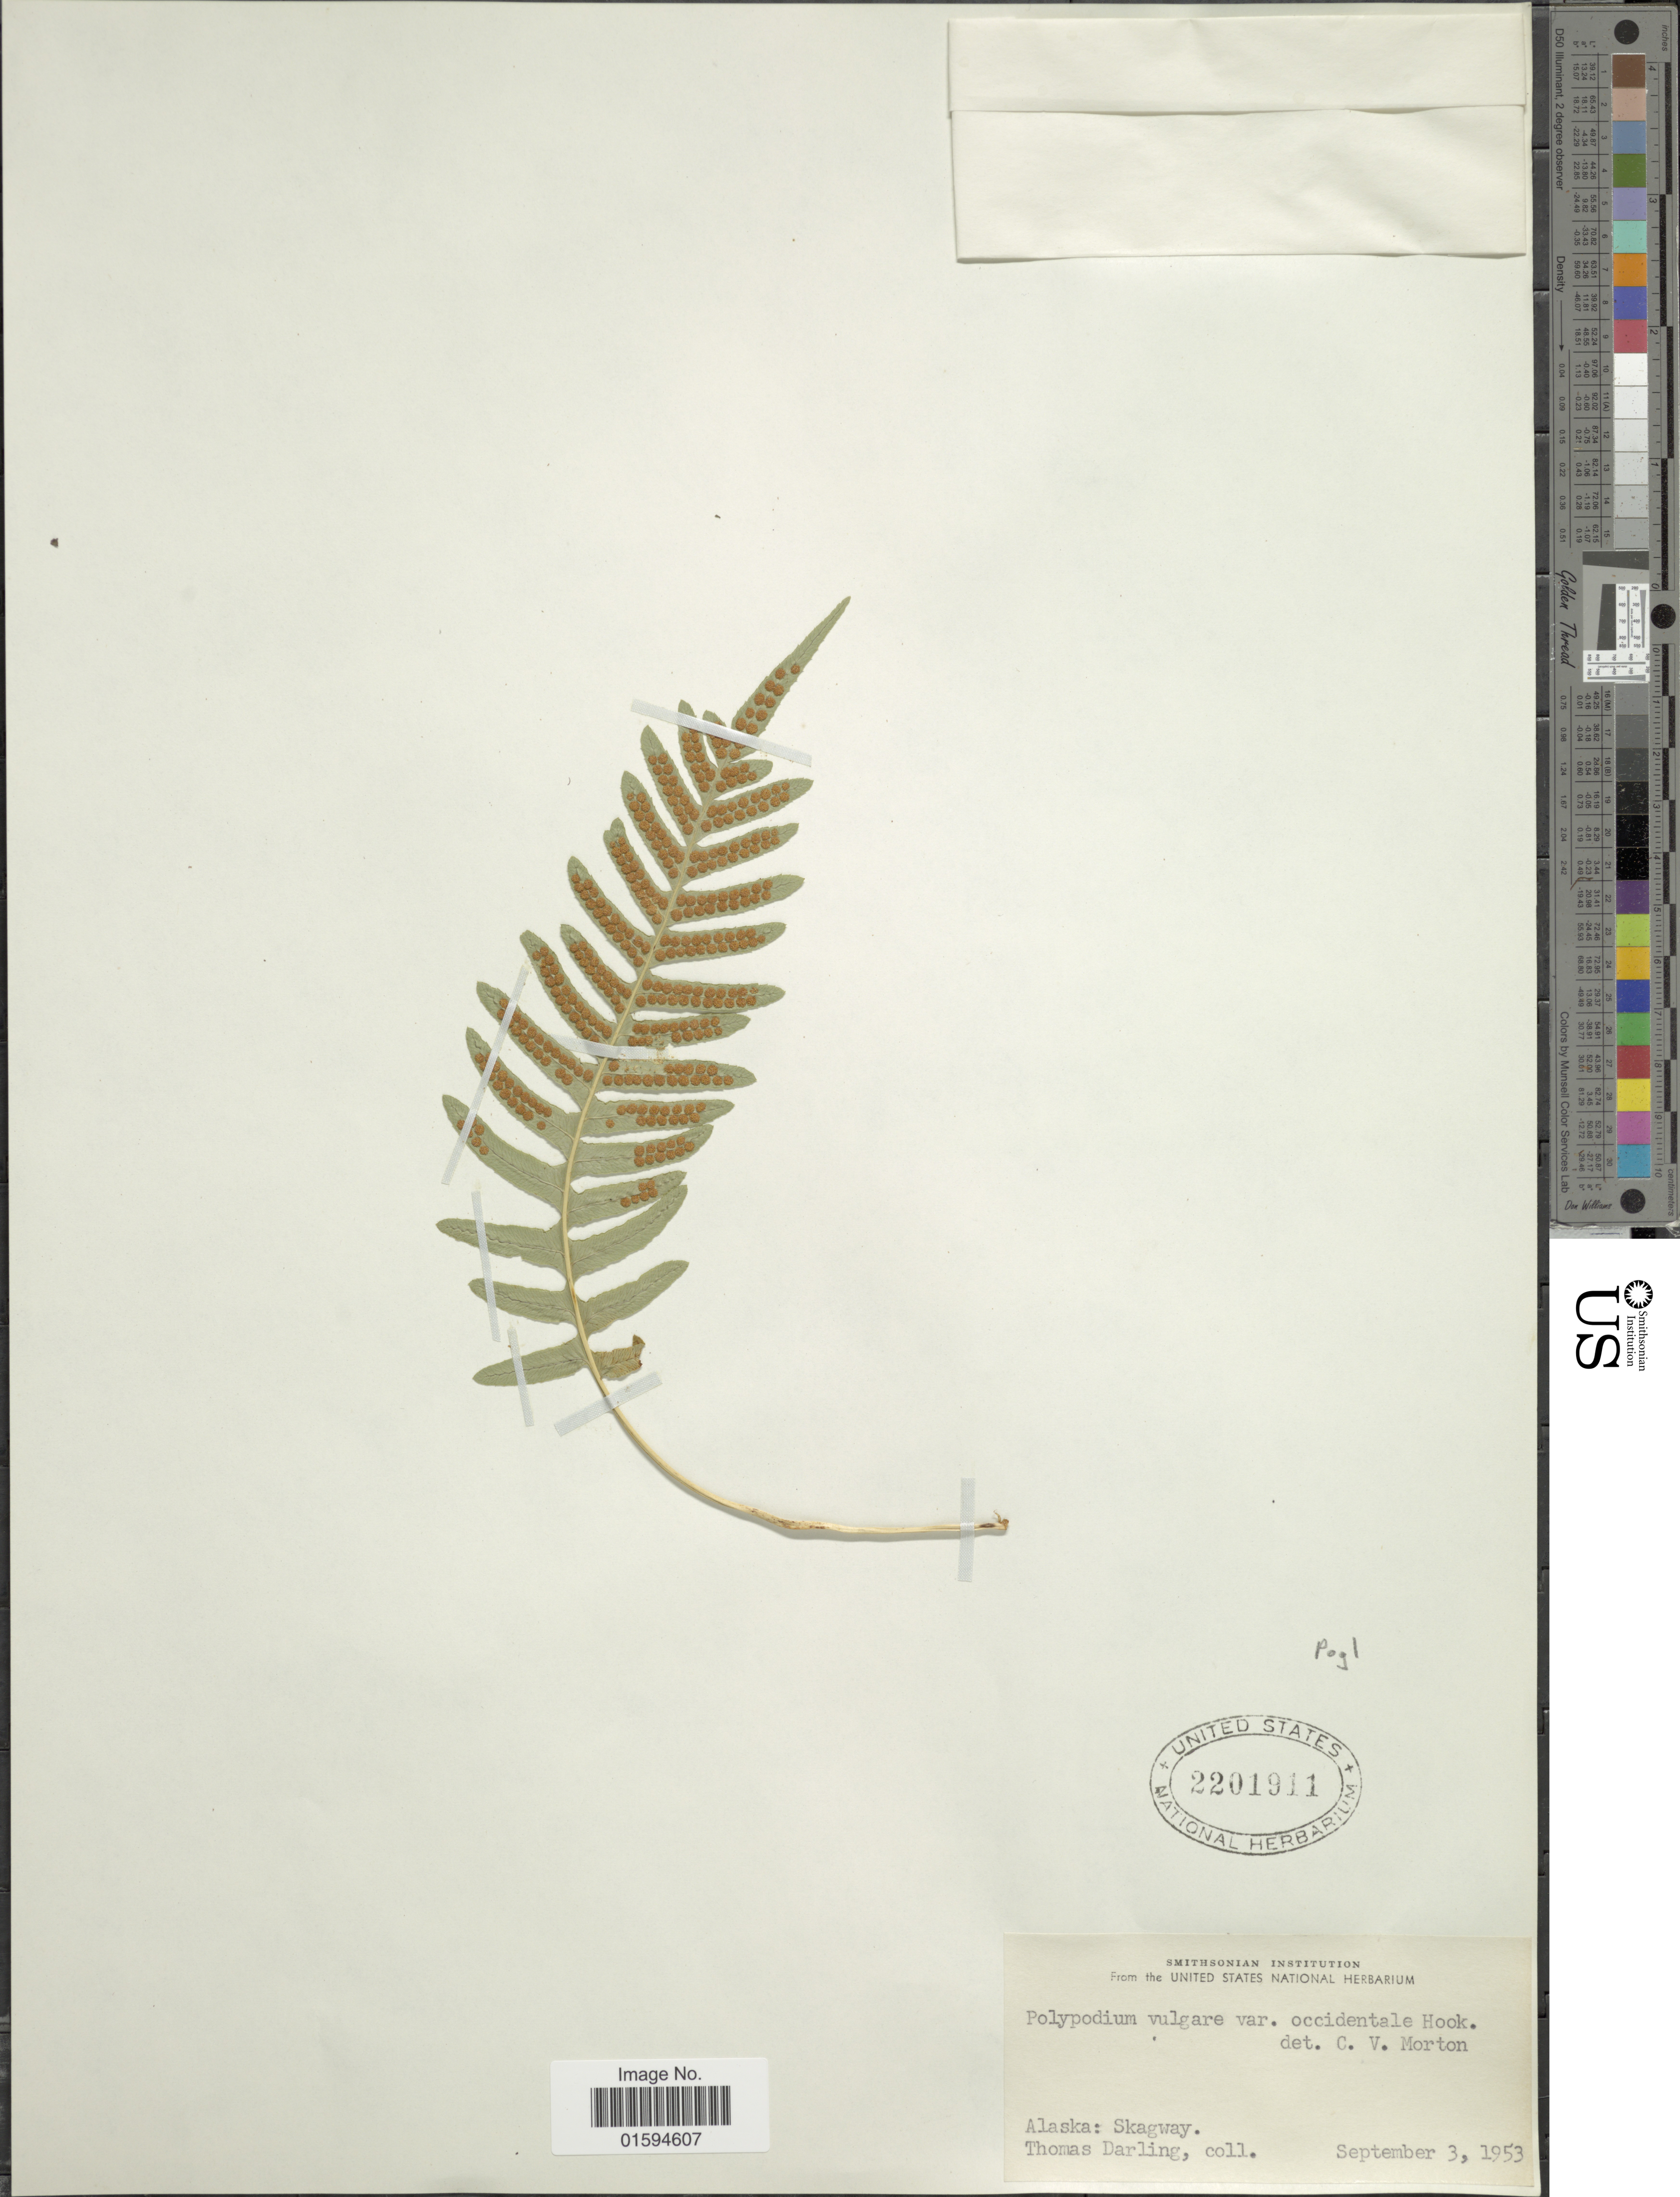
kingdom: Plantae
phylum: Tracheophyta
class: Polypodiopsida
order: Polypodiales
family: Polypodiaceae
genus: Polypodium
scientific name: Polypodium glycyrrhiza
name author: D.C. Eaton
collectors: T. Darling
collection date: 1953-09-03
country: United States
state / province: Alaska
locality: Skagway.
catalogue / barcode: US 2201911